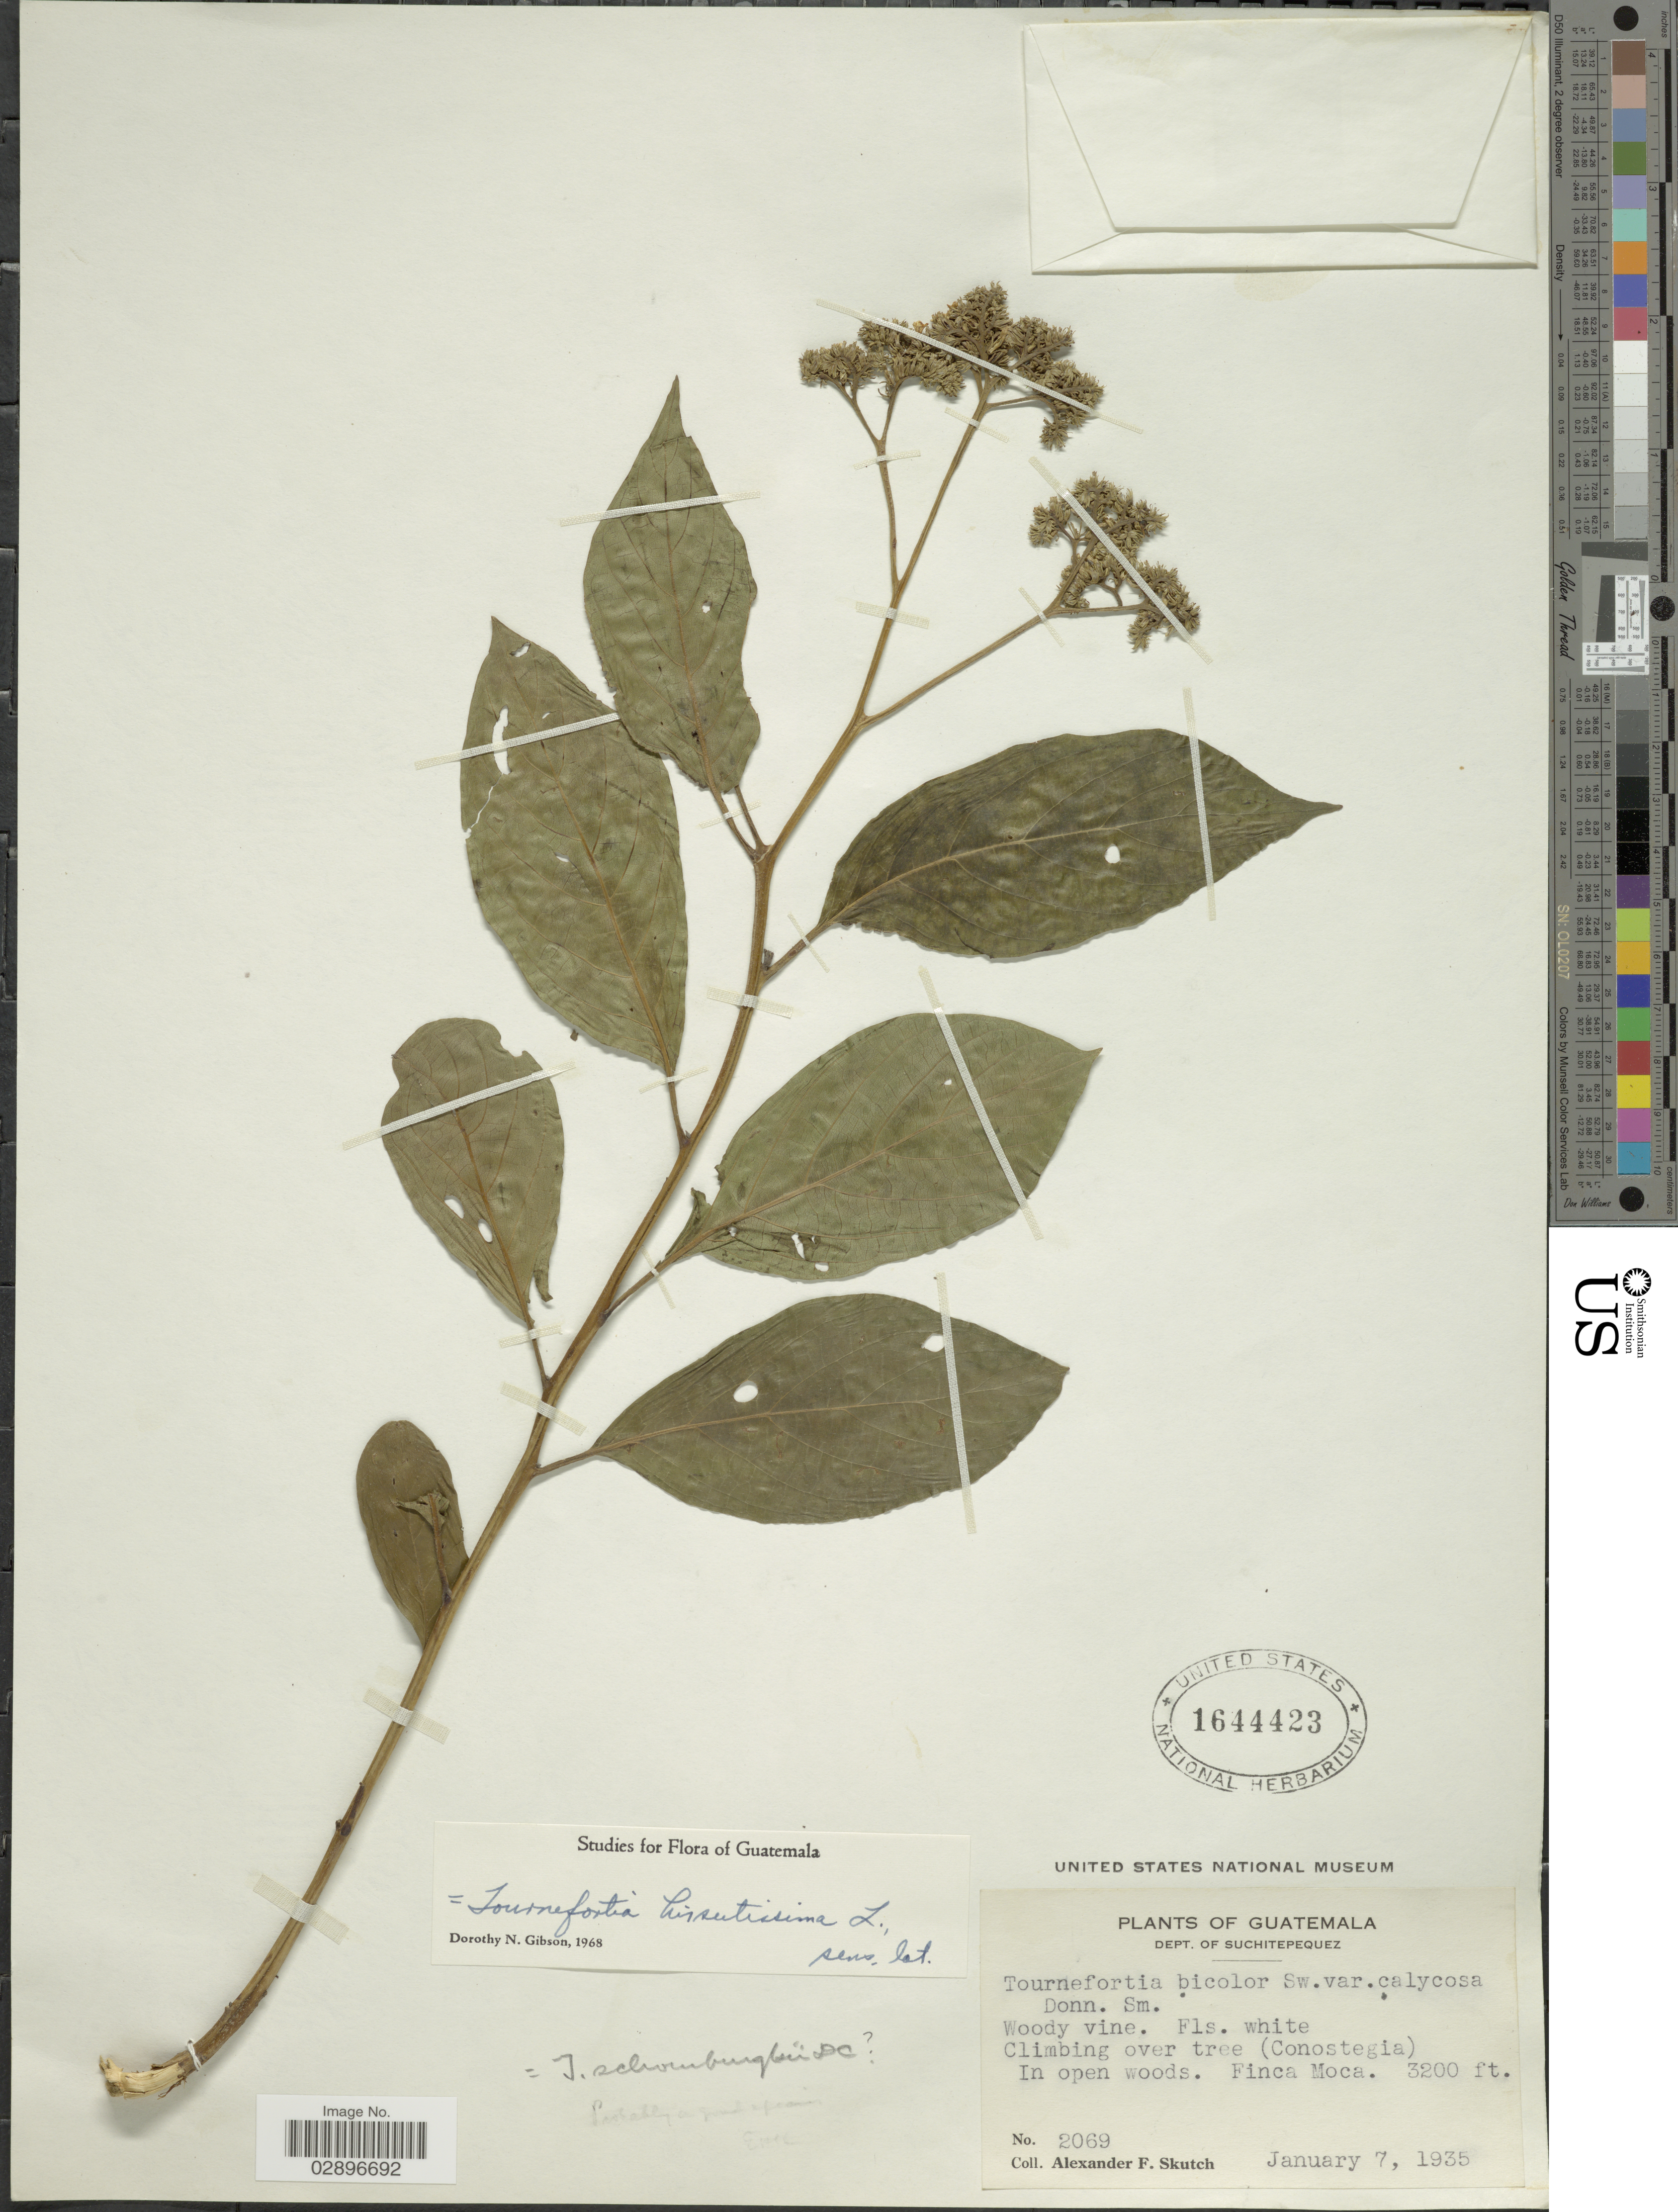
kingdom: Plantae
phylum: Tracheophyta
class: Magnoliopsida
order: Boraginales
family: Heliotropiaceae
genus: Tournefortia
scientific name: Tournefortia hirsutissima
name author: L.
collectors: A. F. Skutch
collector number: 2069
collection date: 1935-01-07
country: Guatemala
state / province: Suchitepéquez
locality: Dept. of Suchitepequez. Finca Moca.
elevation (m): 975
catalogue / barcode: US 1644423